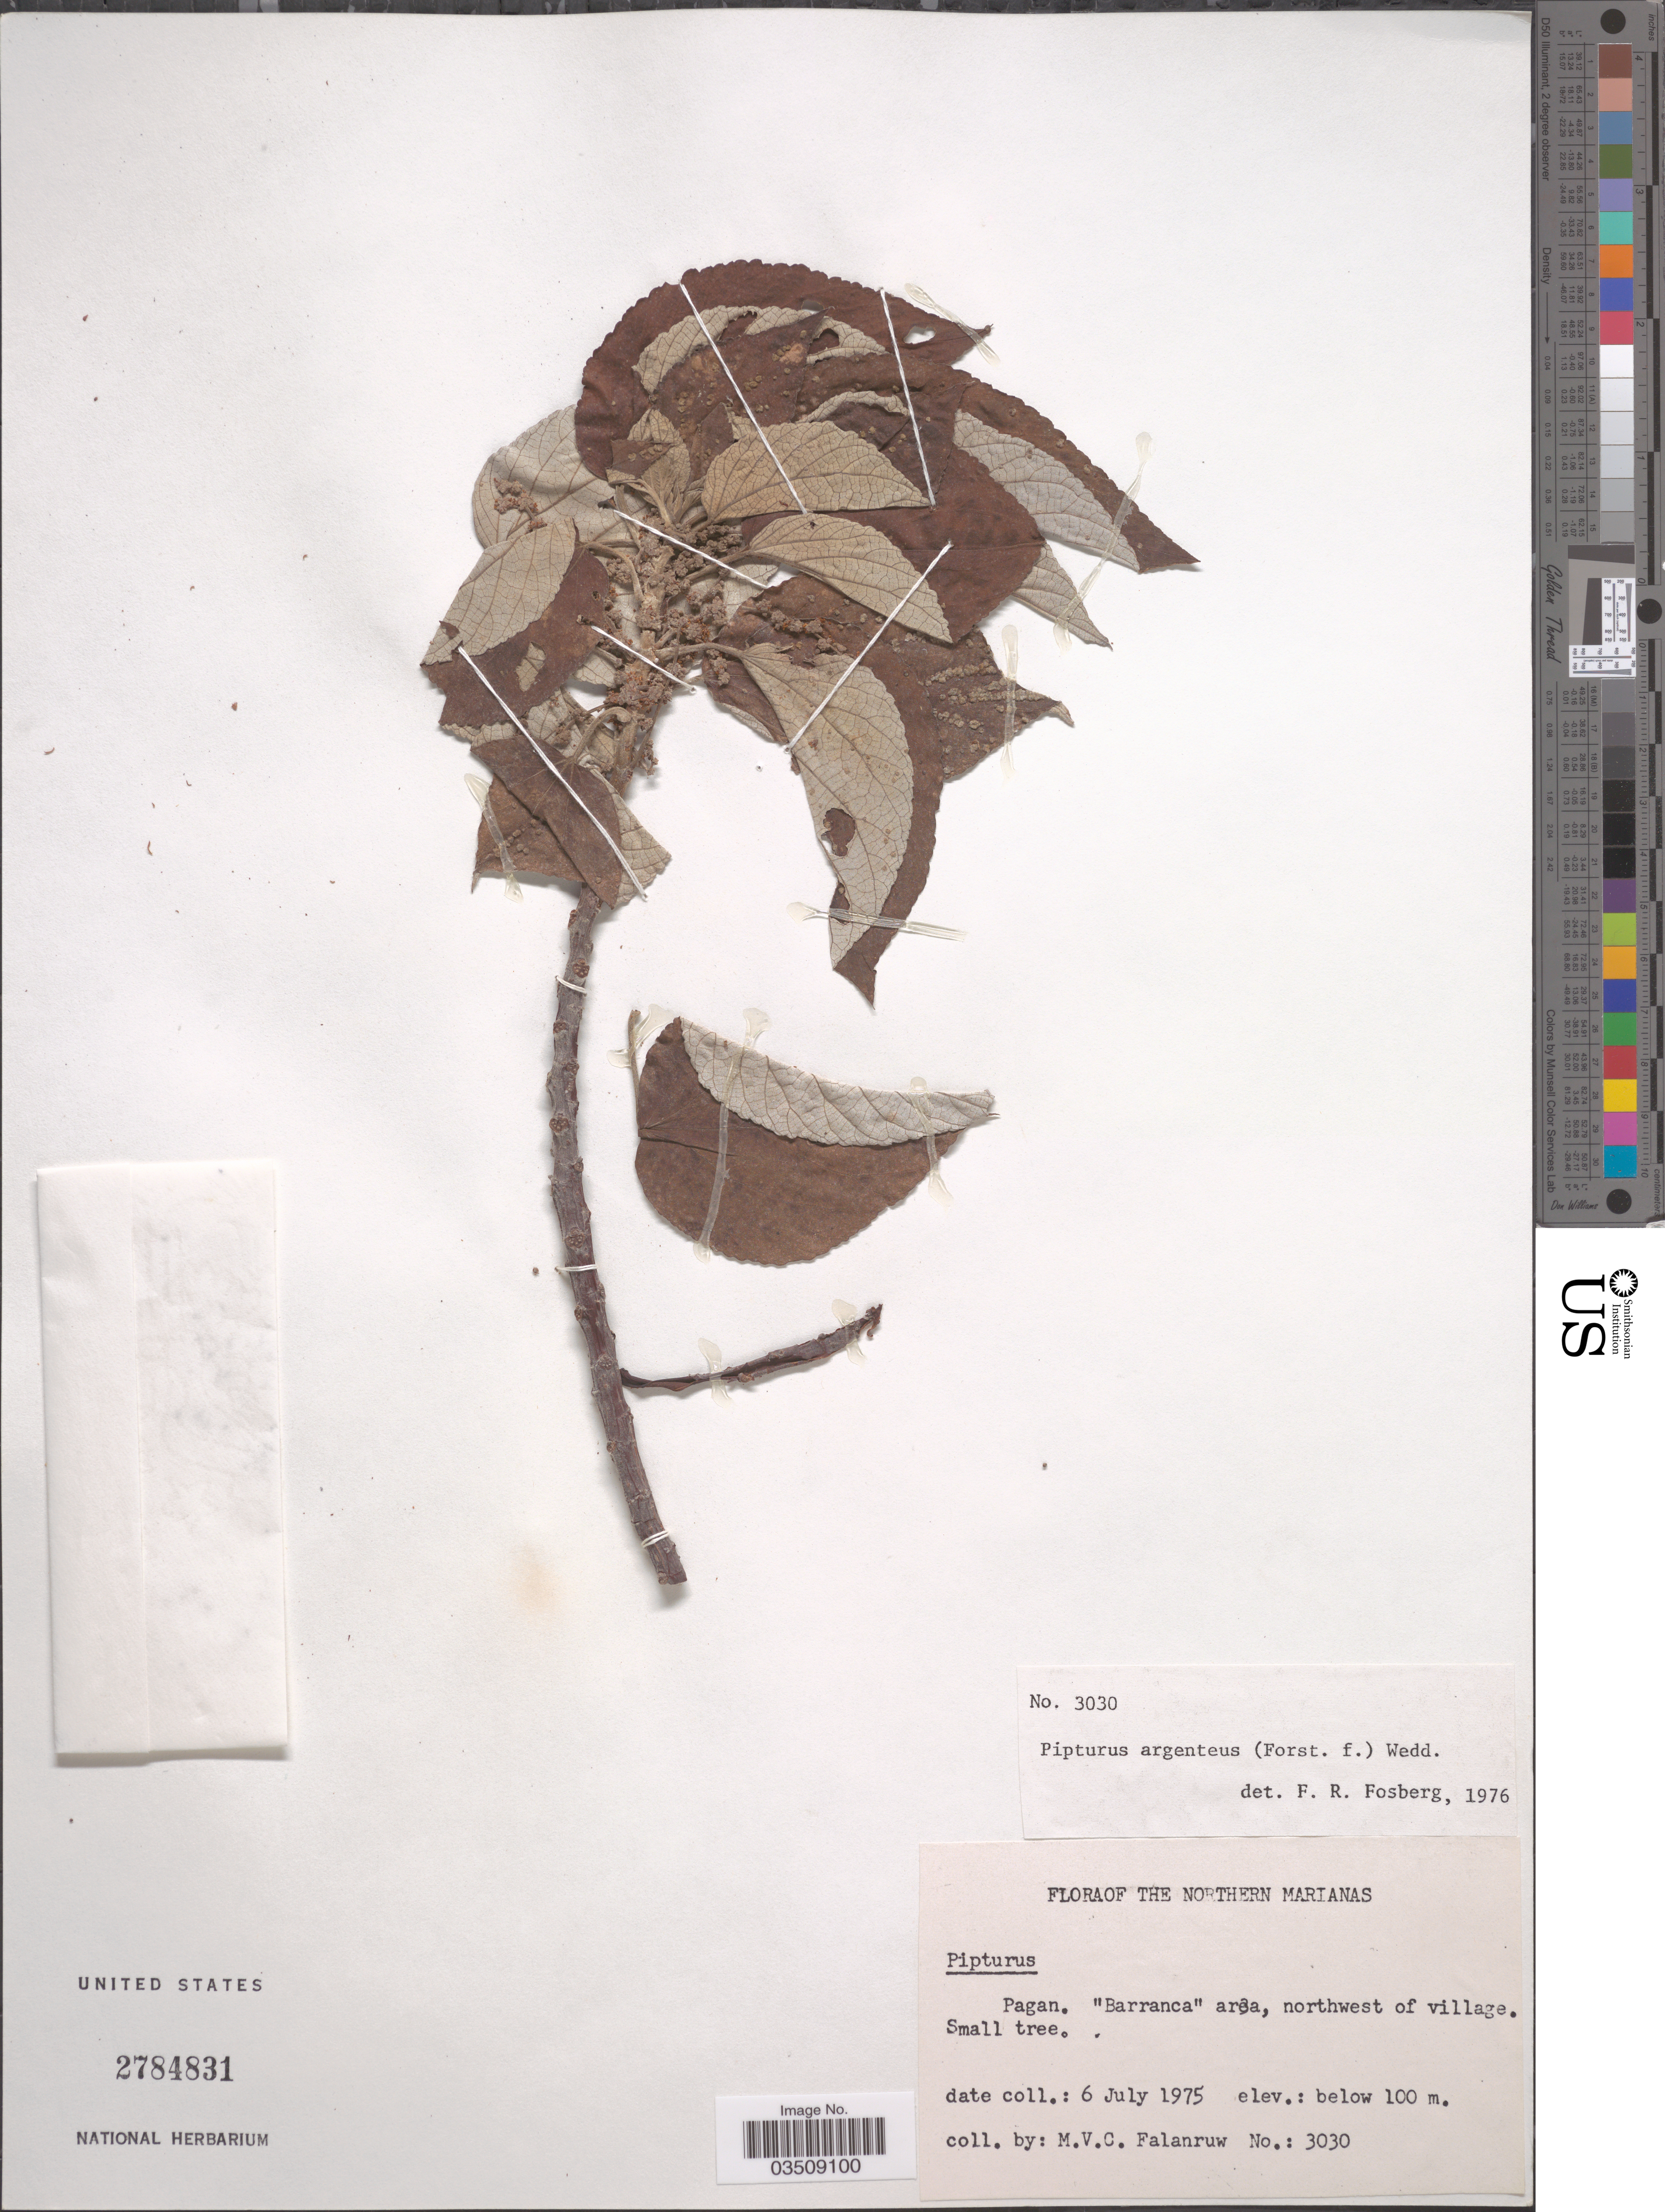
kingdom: Plantae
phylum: Tracheophyta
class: Magnoliopsida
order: Rosales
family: Urticaceae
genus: Pipturus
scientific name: Pipturus argenteus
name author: (G. Forst.) Wedd.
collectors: M. V. Falanruw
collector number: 3030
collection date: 1975-07-06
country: Northern Mariana Islands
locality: Northern Marianas. Pagan. "Barranca" area, northwest of village.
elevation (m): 100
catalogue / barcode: US 2784831